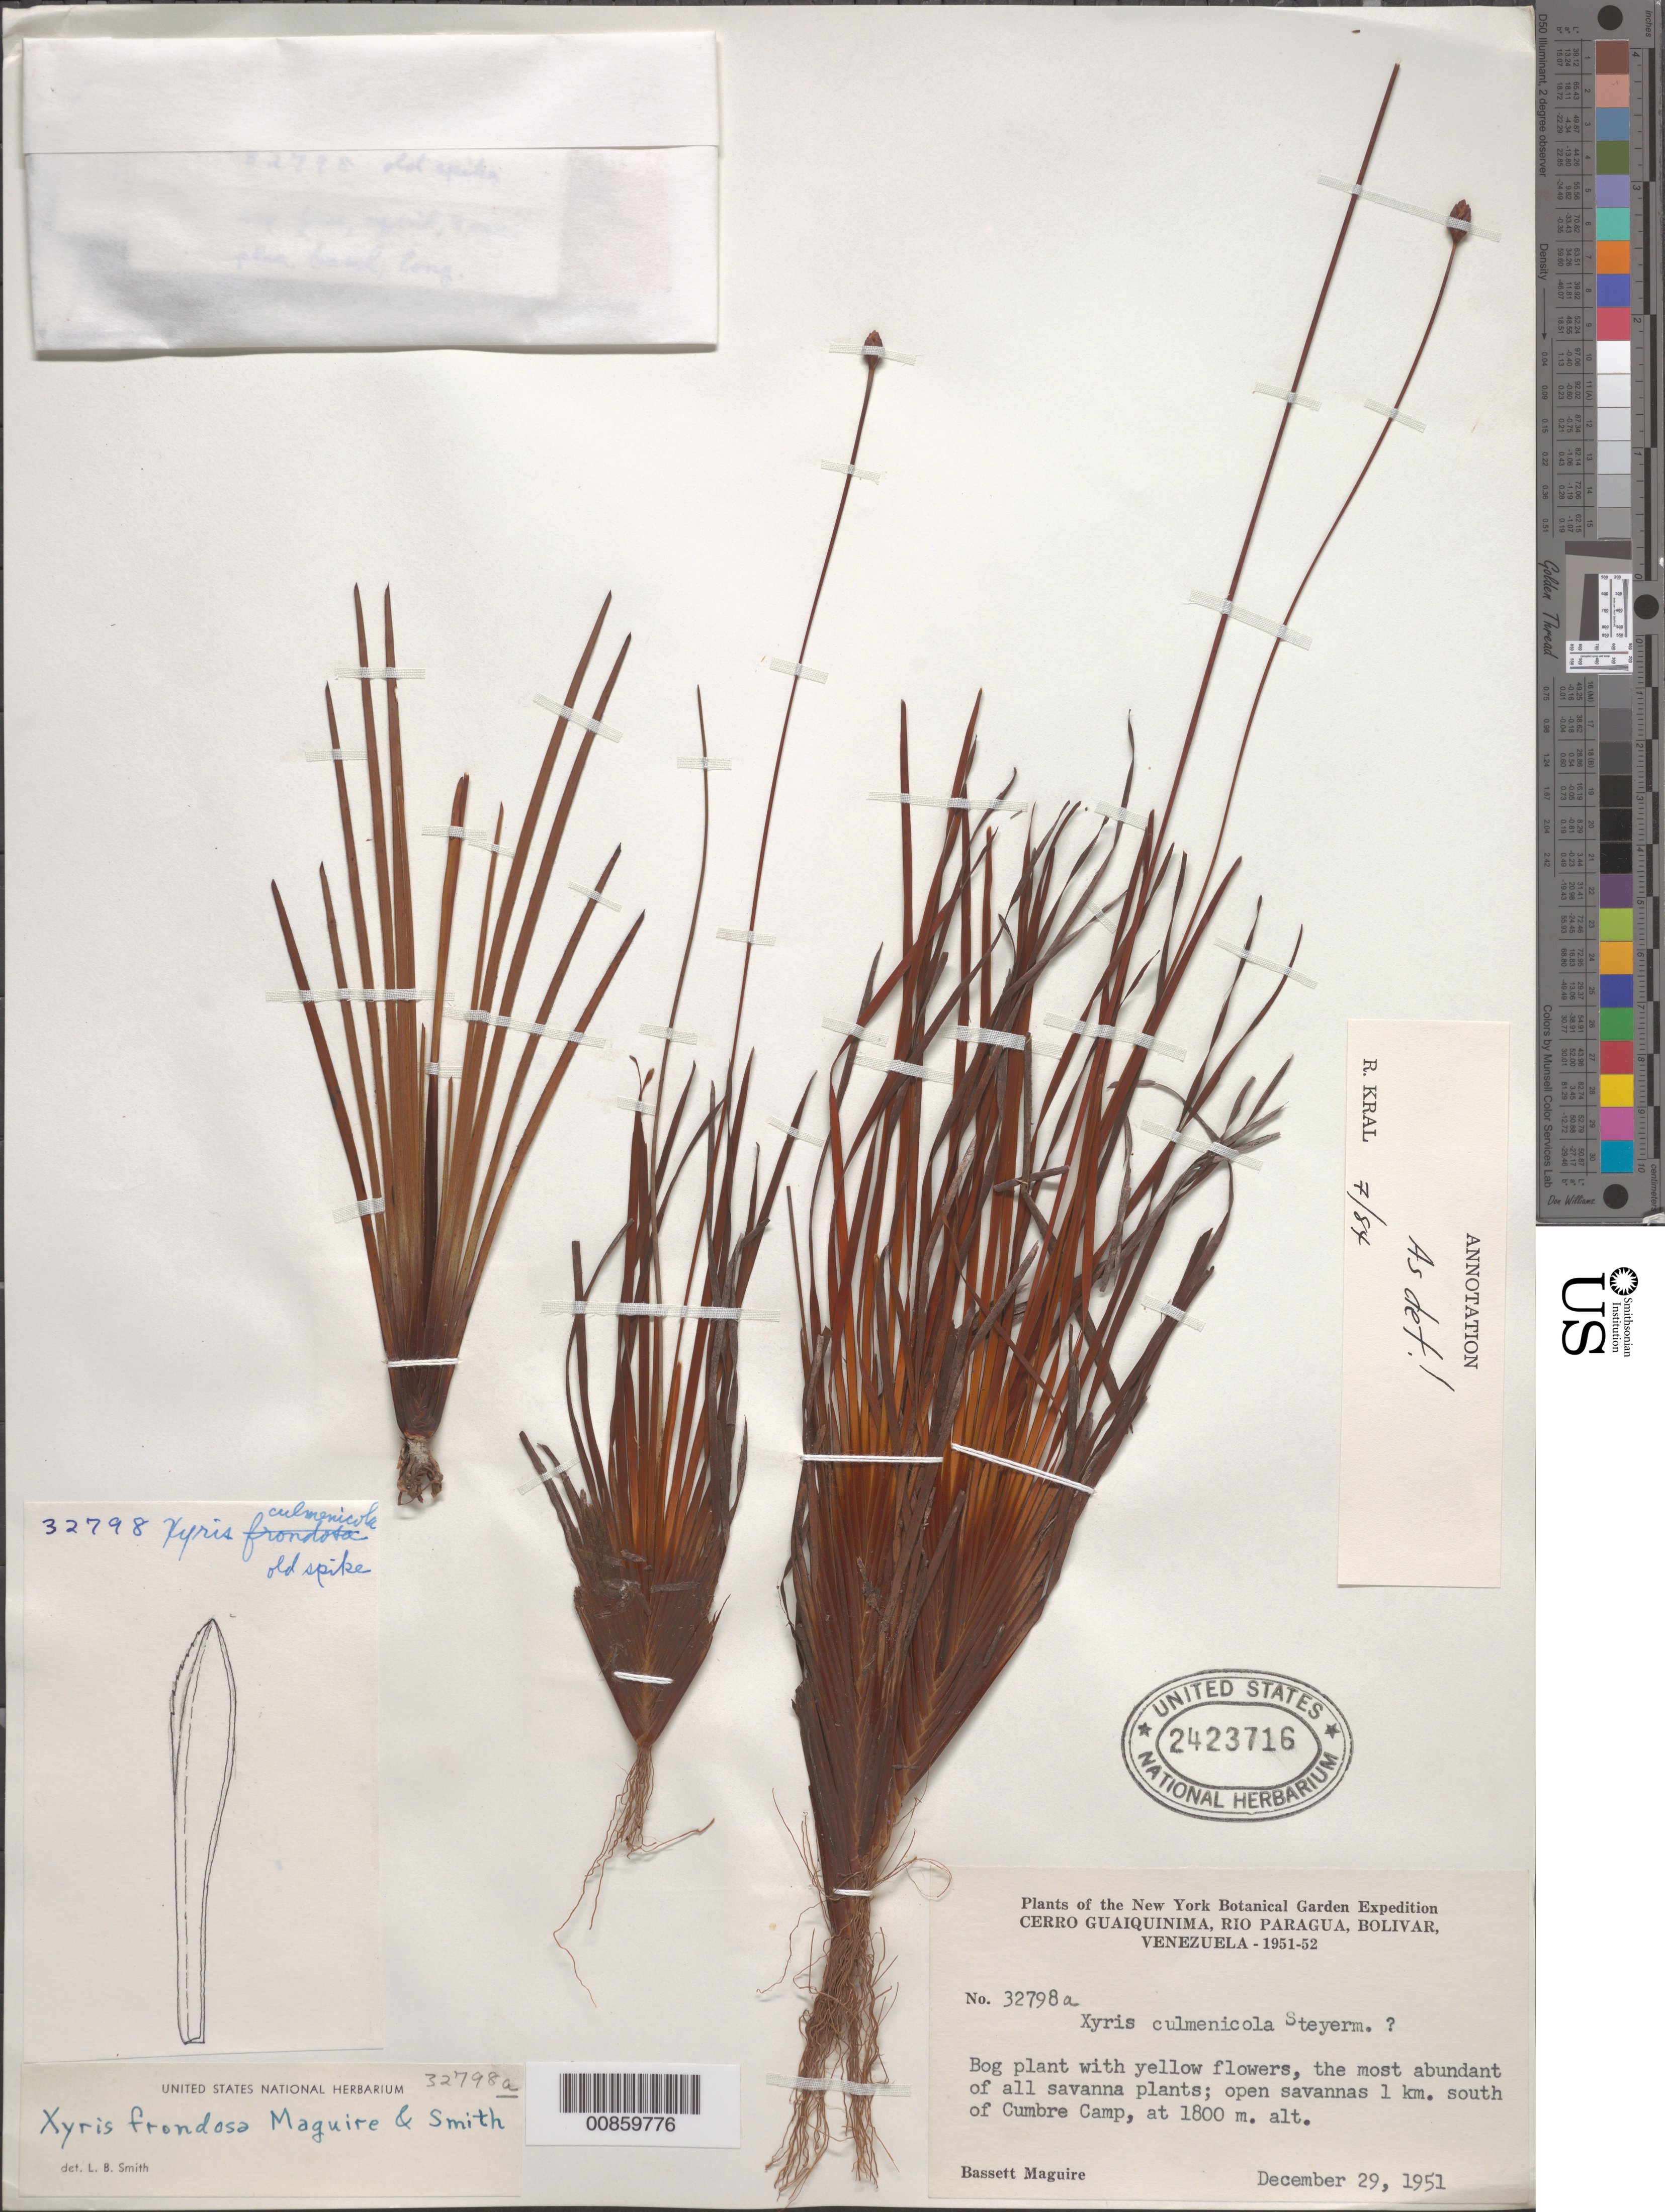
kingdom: Plantae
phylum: Tracheophyta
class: Liliopsida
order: Poales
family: Xyridaceae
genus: Xyris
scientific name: Xyris frondosa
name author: Maguire & L.B. Sm.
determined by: Kral, Robert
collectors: B. Maguire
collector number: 32798 A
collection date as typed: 29-Dec-51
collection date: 1951-12-29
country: Venezuela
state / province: Bolívar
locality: Cerro Guaiquinima, Río Paragua, 1 km S of Cumbre Camp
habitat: Open savanna.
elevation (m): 1800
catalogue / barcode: US 2423716